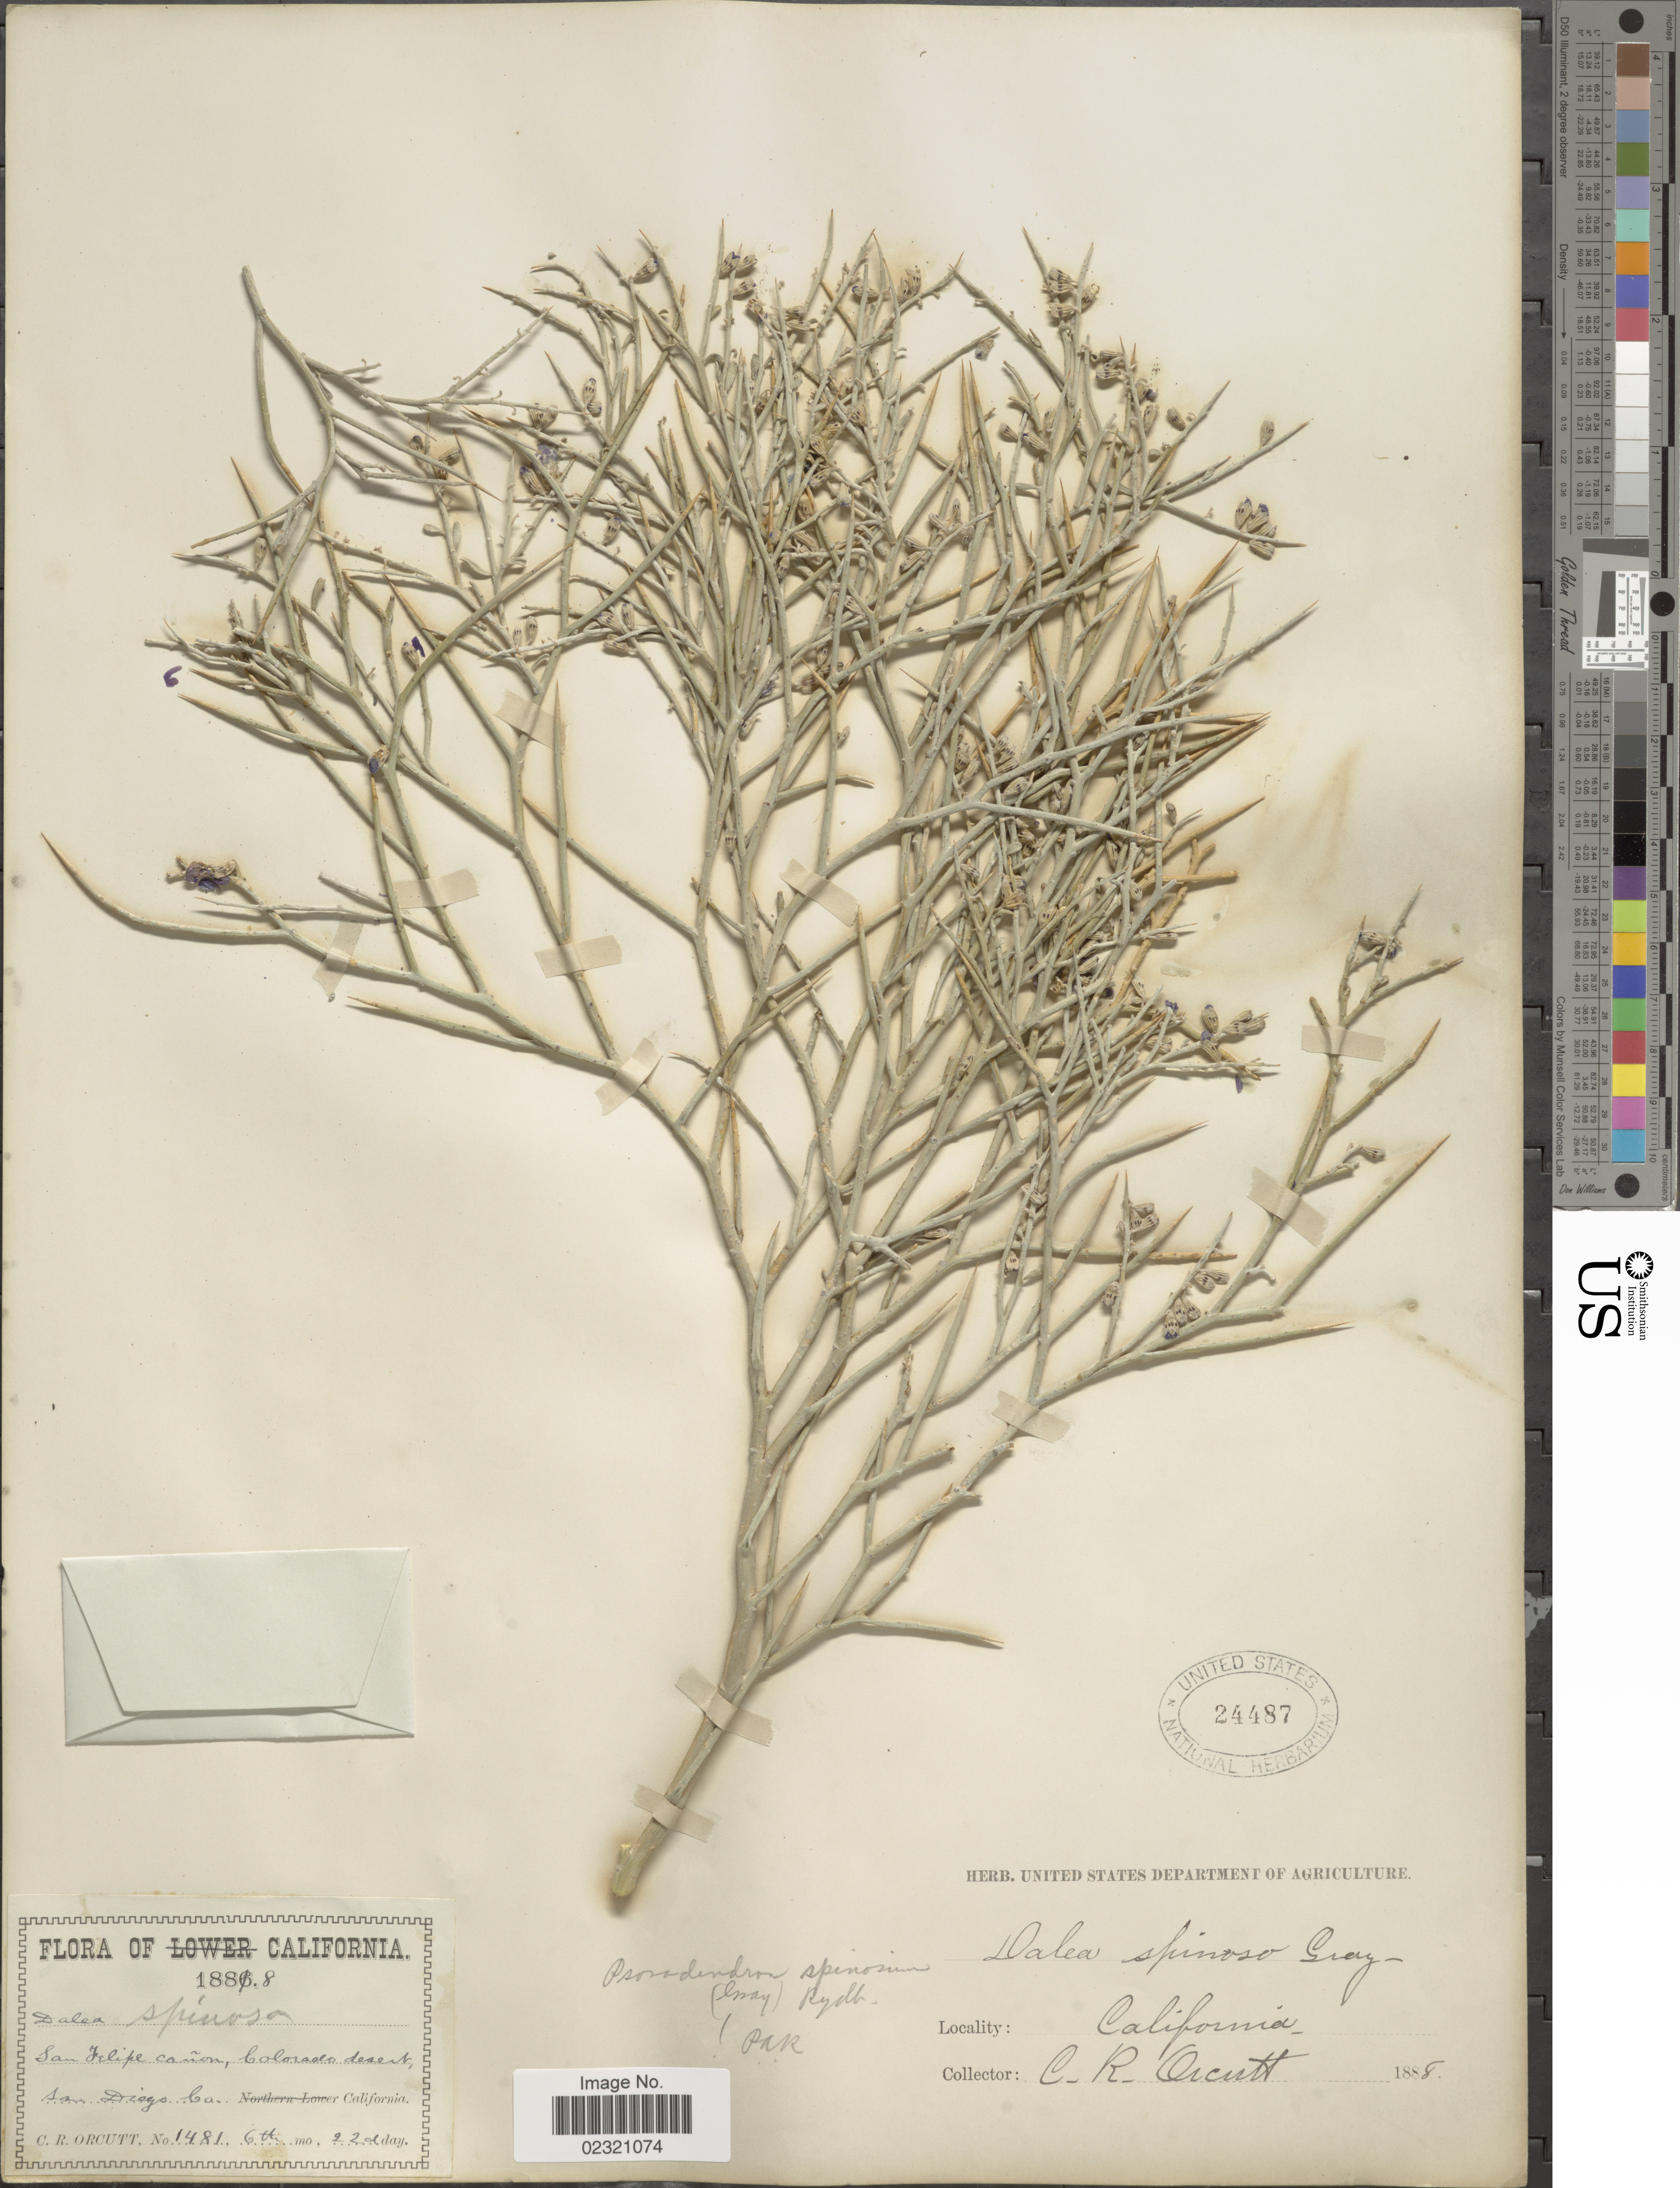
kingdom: Plantae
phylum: Tracheophyta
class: Magnoliopsida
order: Fabales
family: Fabaceae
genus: Psorothamnus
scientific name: Psorothamnus spinosus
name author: (A. Gray) Barneby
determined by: Strong, M. T., (US), Smithsonian Institution - National Museum of Natural History (UNITED STATES)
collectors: C. R. Orcutt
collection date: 1888-06-22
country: United States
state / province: California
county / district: San Diego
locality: San Felipe canon, Colorado desert San Diego Co.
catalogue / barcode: US 24487